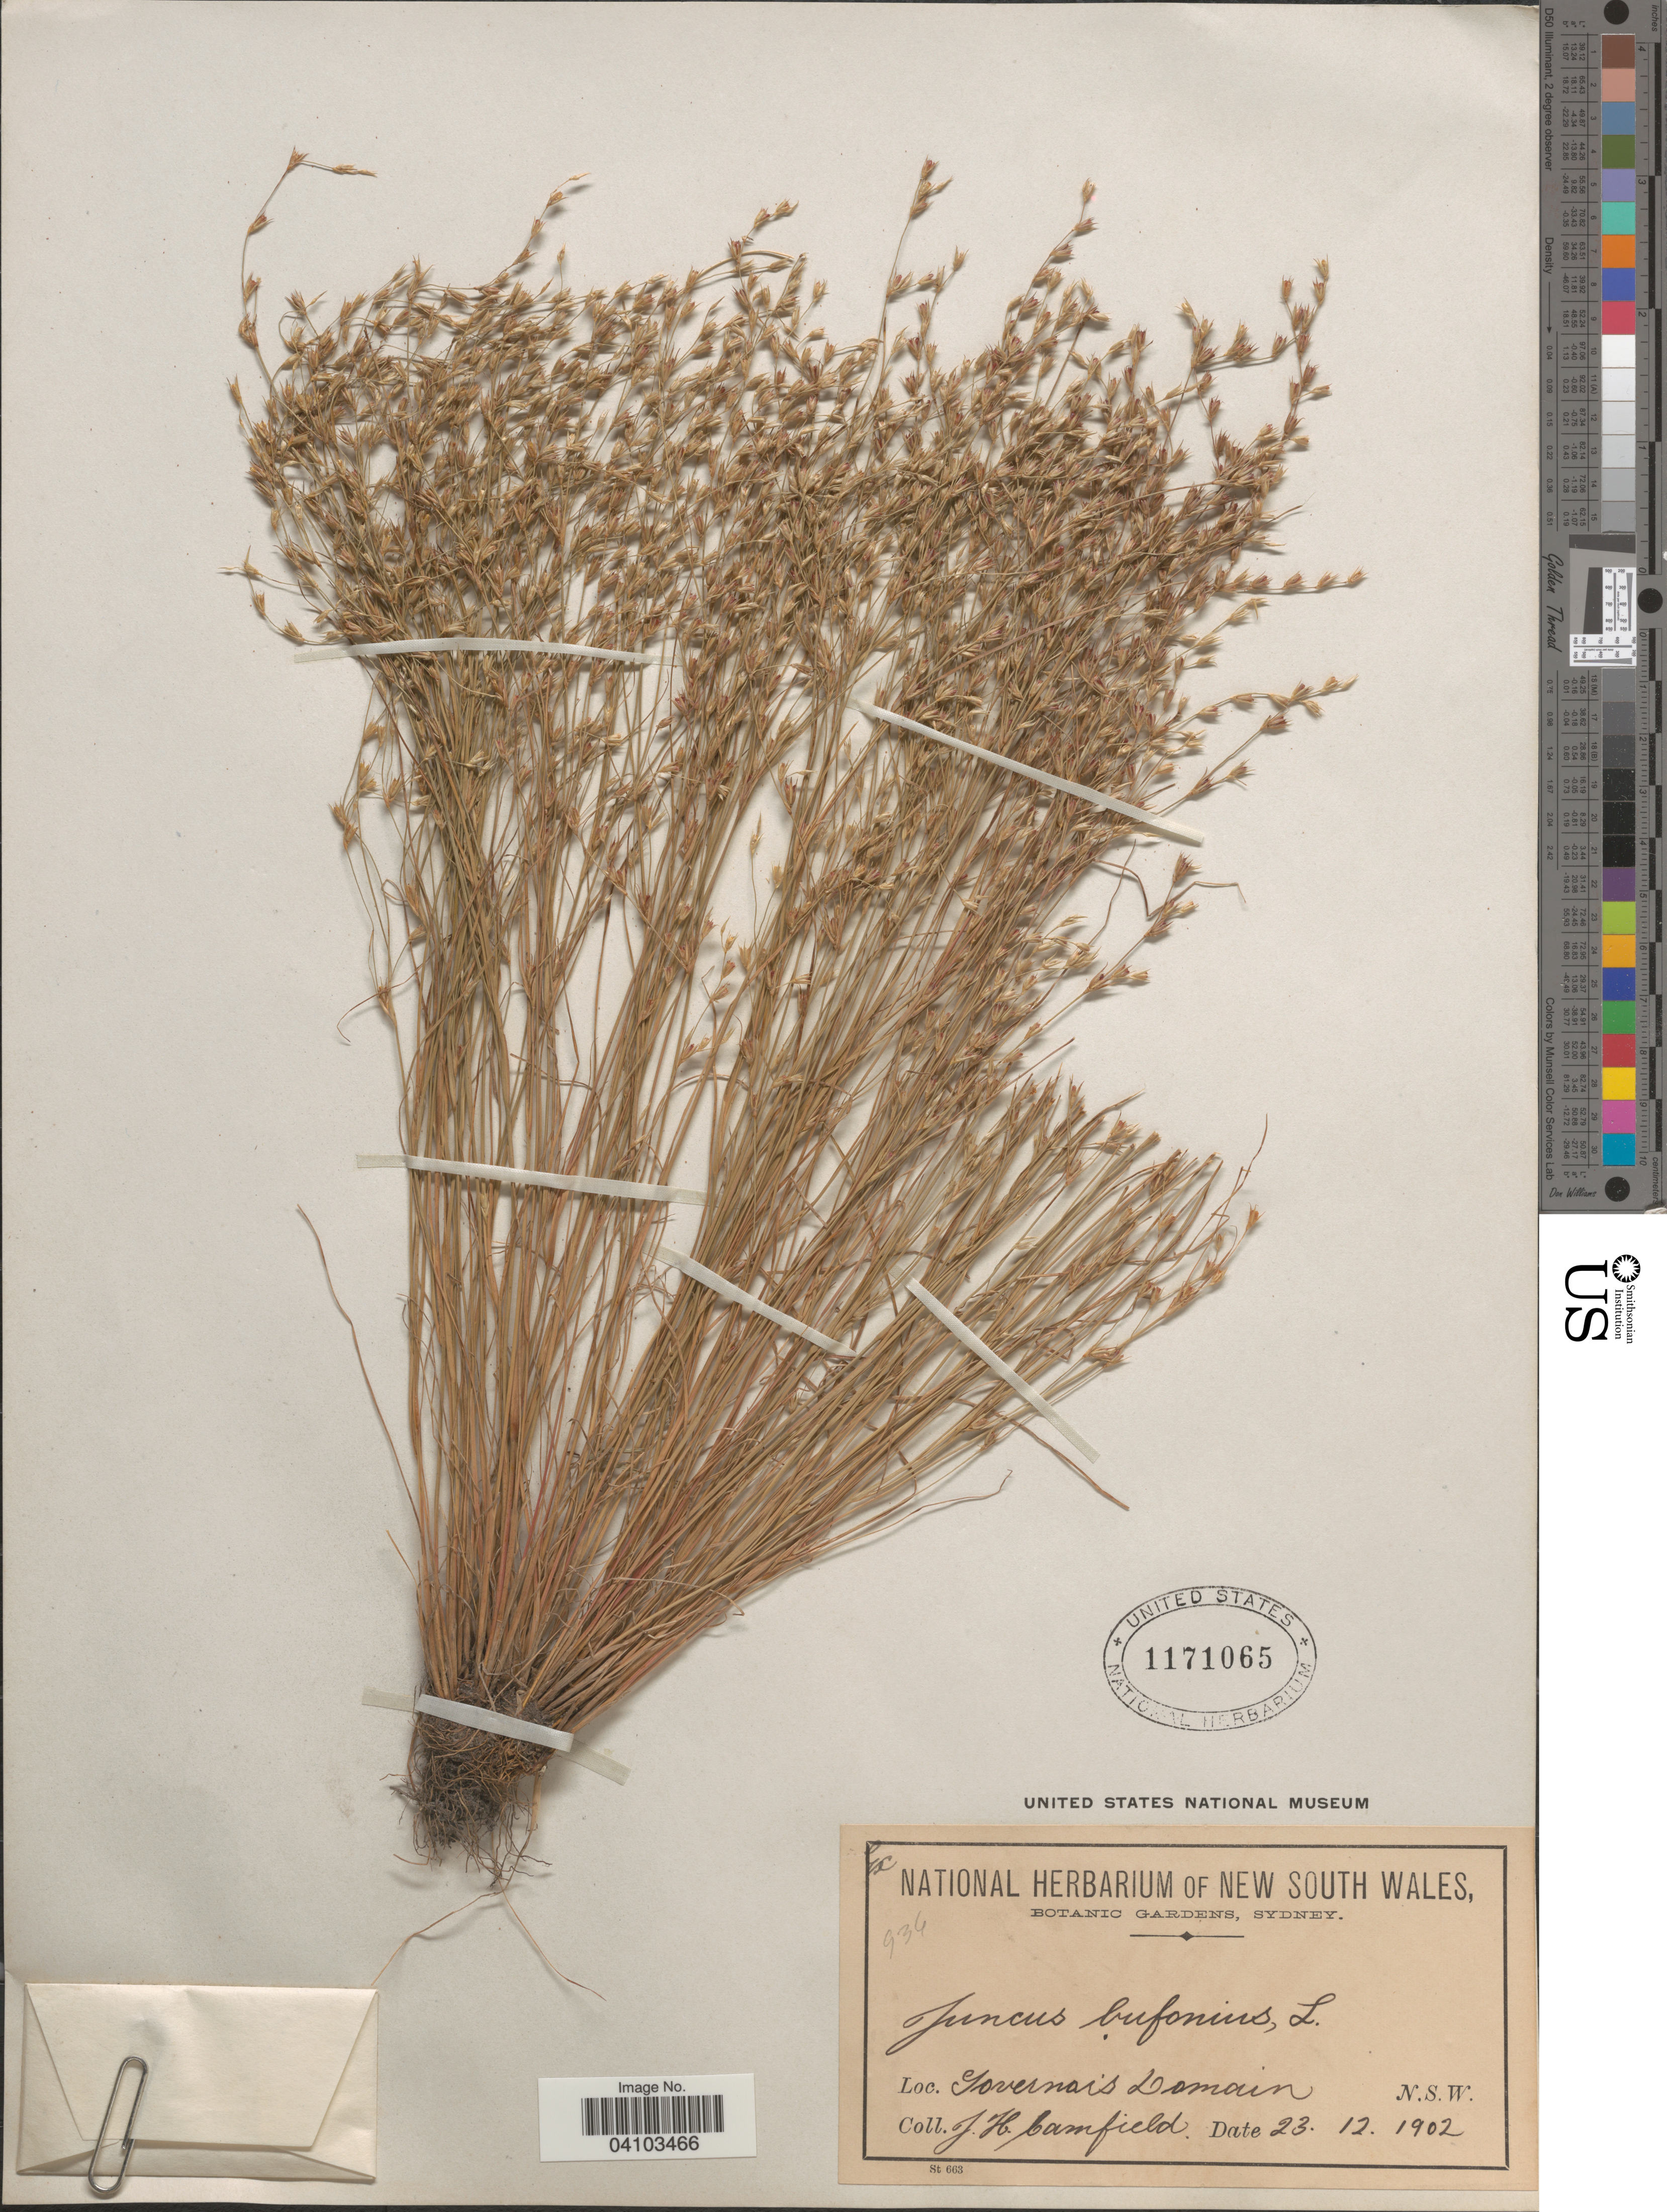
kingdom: Plantae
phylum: Tracheophyta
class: Liliopsida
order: Poales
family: Juncaceae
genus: Juncus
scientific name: Juncus bufonius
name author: L.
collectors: J. Camfield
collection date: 1902-12-23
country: Australia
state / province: New South Wales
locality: Governor's Domain.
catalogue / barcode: US 1171065